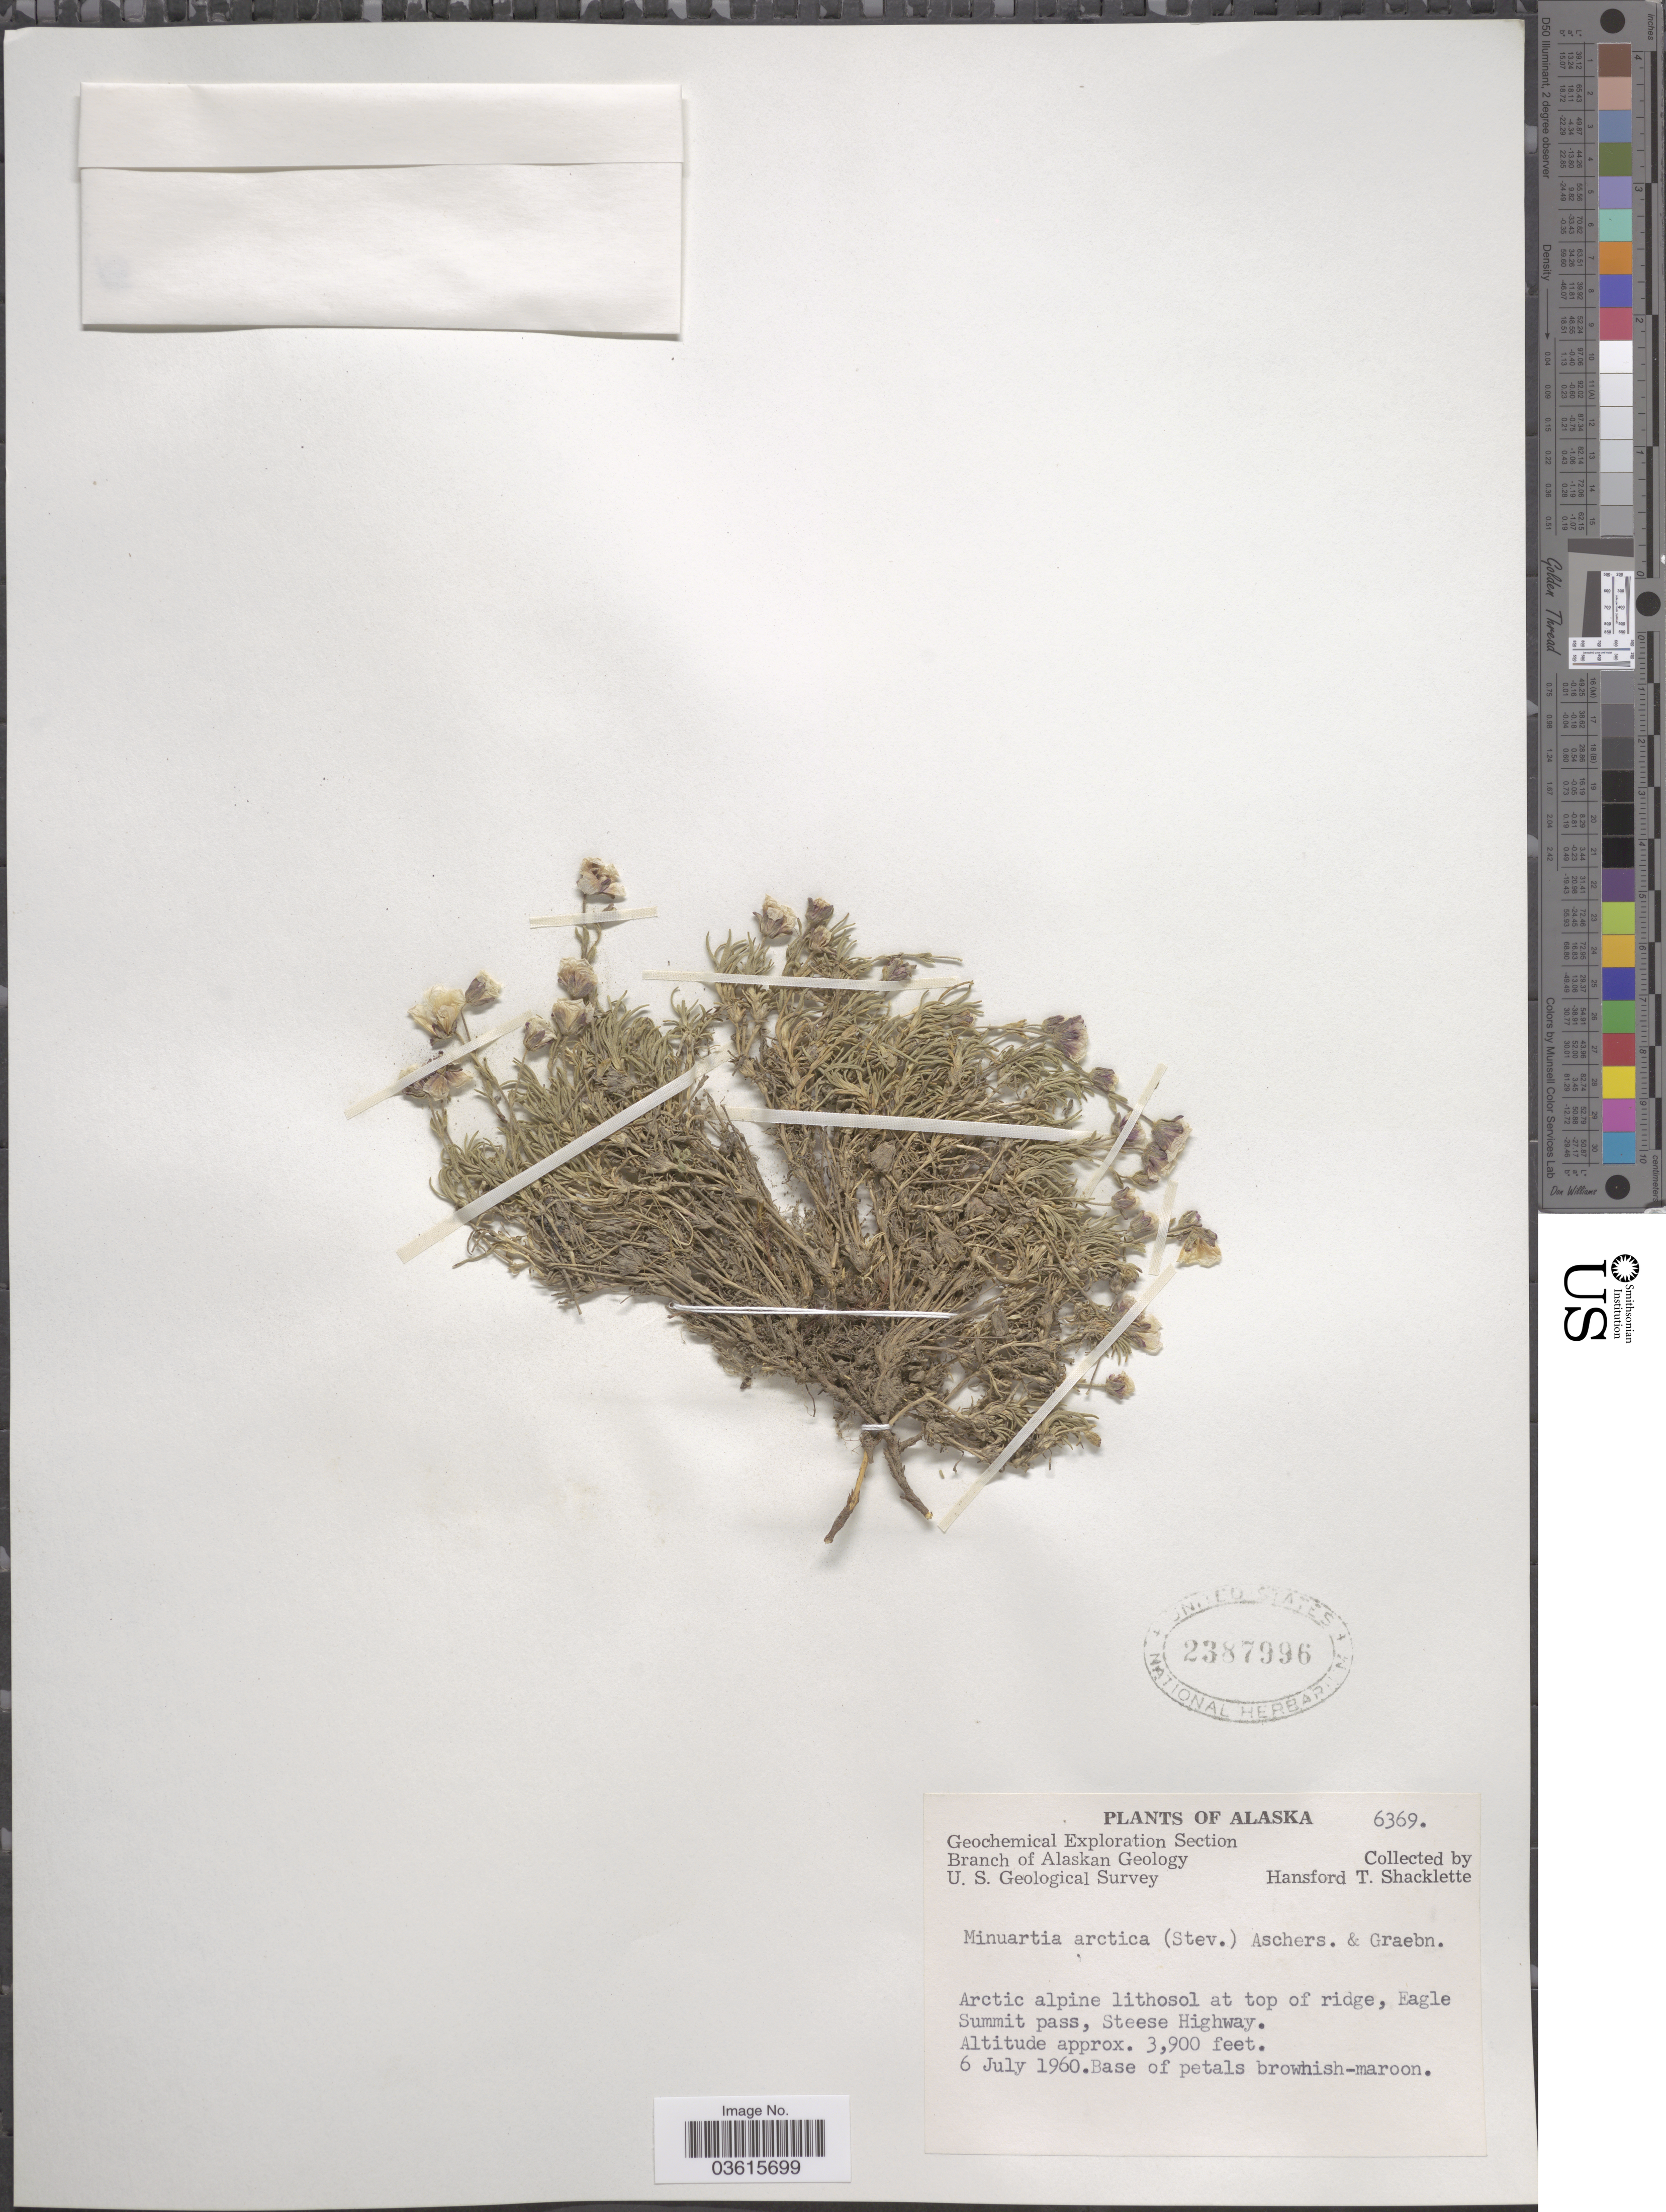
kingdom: Plantae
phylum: Tracheophyta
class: Magnoliopsida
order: Caryophyllales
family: Caryophyllaceae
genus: Cherleria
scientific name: Cherleria arctica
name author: (Steven ex Ser.) A.J. Moore & Dillenb.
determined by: Strong, Mark T., (BOT), Smithsonian Institution - National Museum of Natural History (UNITED STATES)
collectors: H. Shacklette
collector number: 6369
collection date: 1960-07-06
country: United States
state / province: Alaska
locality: Eagle Summit pass, Steese Highway.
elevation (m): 1189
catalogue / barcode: US 2387996